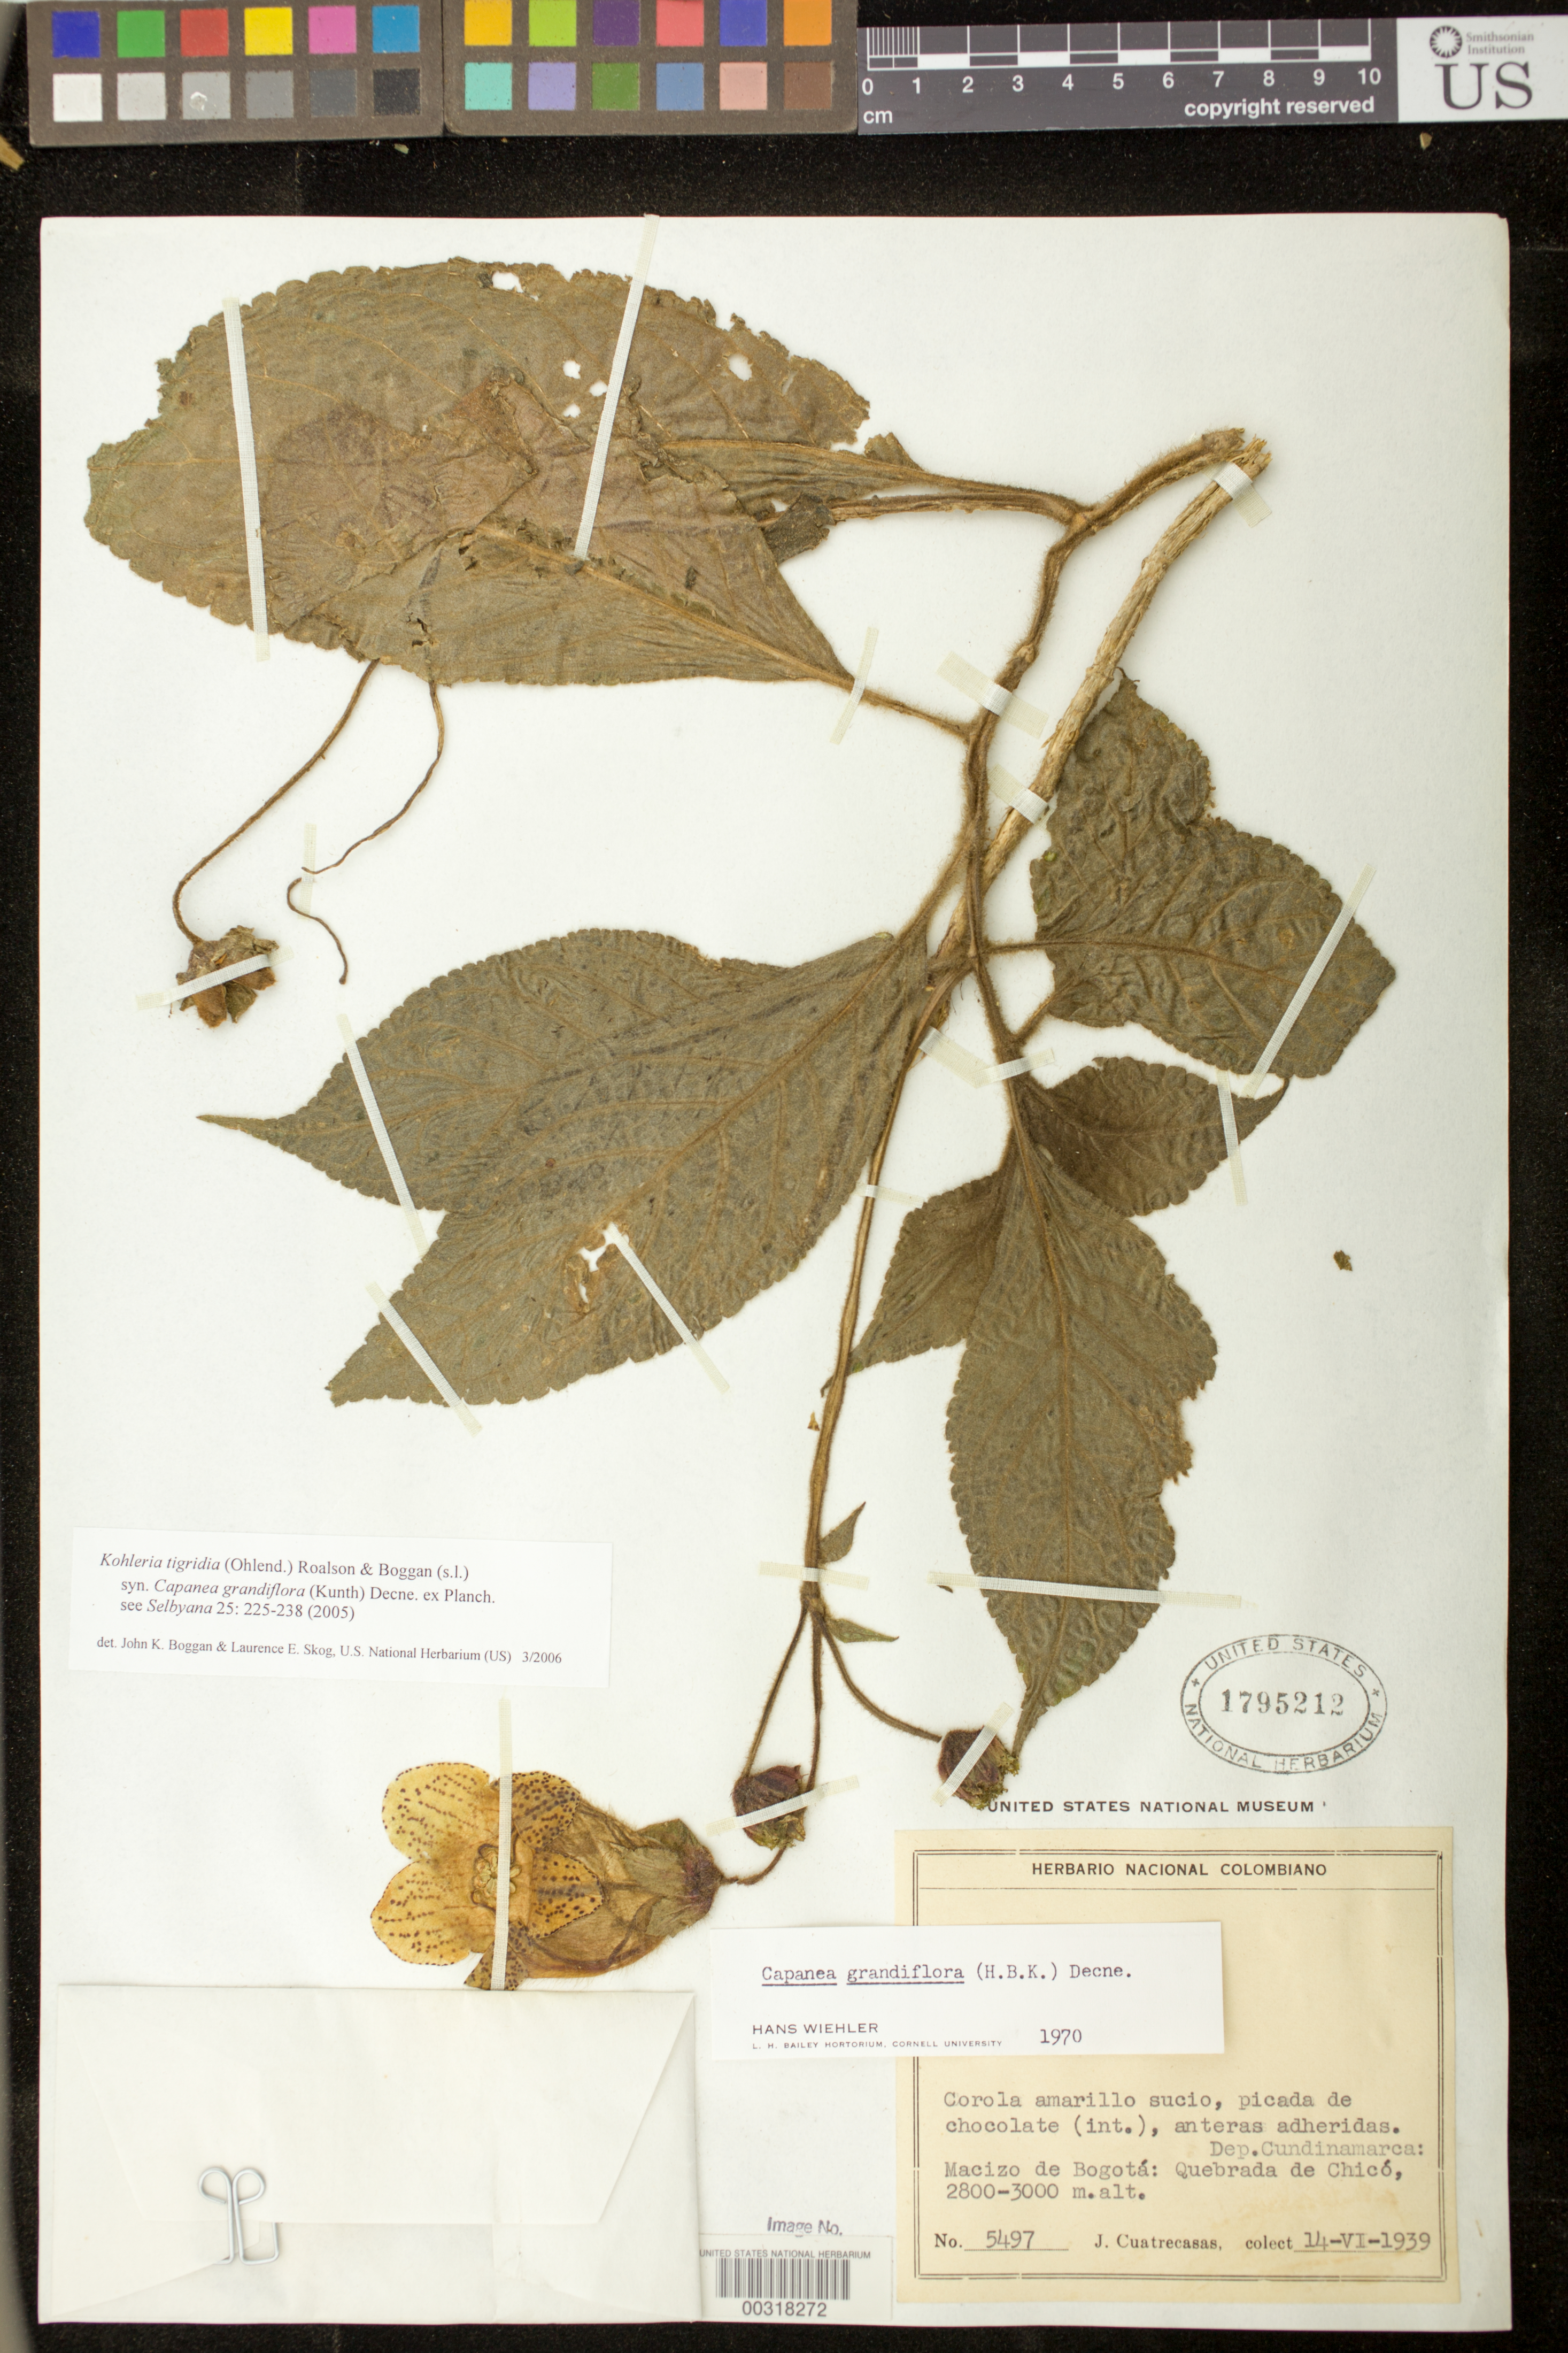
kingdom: Plantae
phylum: Tracheophyta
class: Magnoliopsida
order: Lamiales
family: Gesneriaceae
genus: Kohleria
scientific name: Kohleria tigridia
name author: (Ohlend.) Roalson & Boggan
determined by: Boggan, J. K.; Skog, L. E.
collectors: J. Cuatrecasas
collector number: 5497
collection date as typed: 14 Jun 1939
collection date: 1939-06-14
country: Colombia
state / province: Cundinamarca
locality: Macizo de Bogota, Quebrada de Chico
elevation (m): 2800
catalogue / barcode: US 1795212